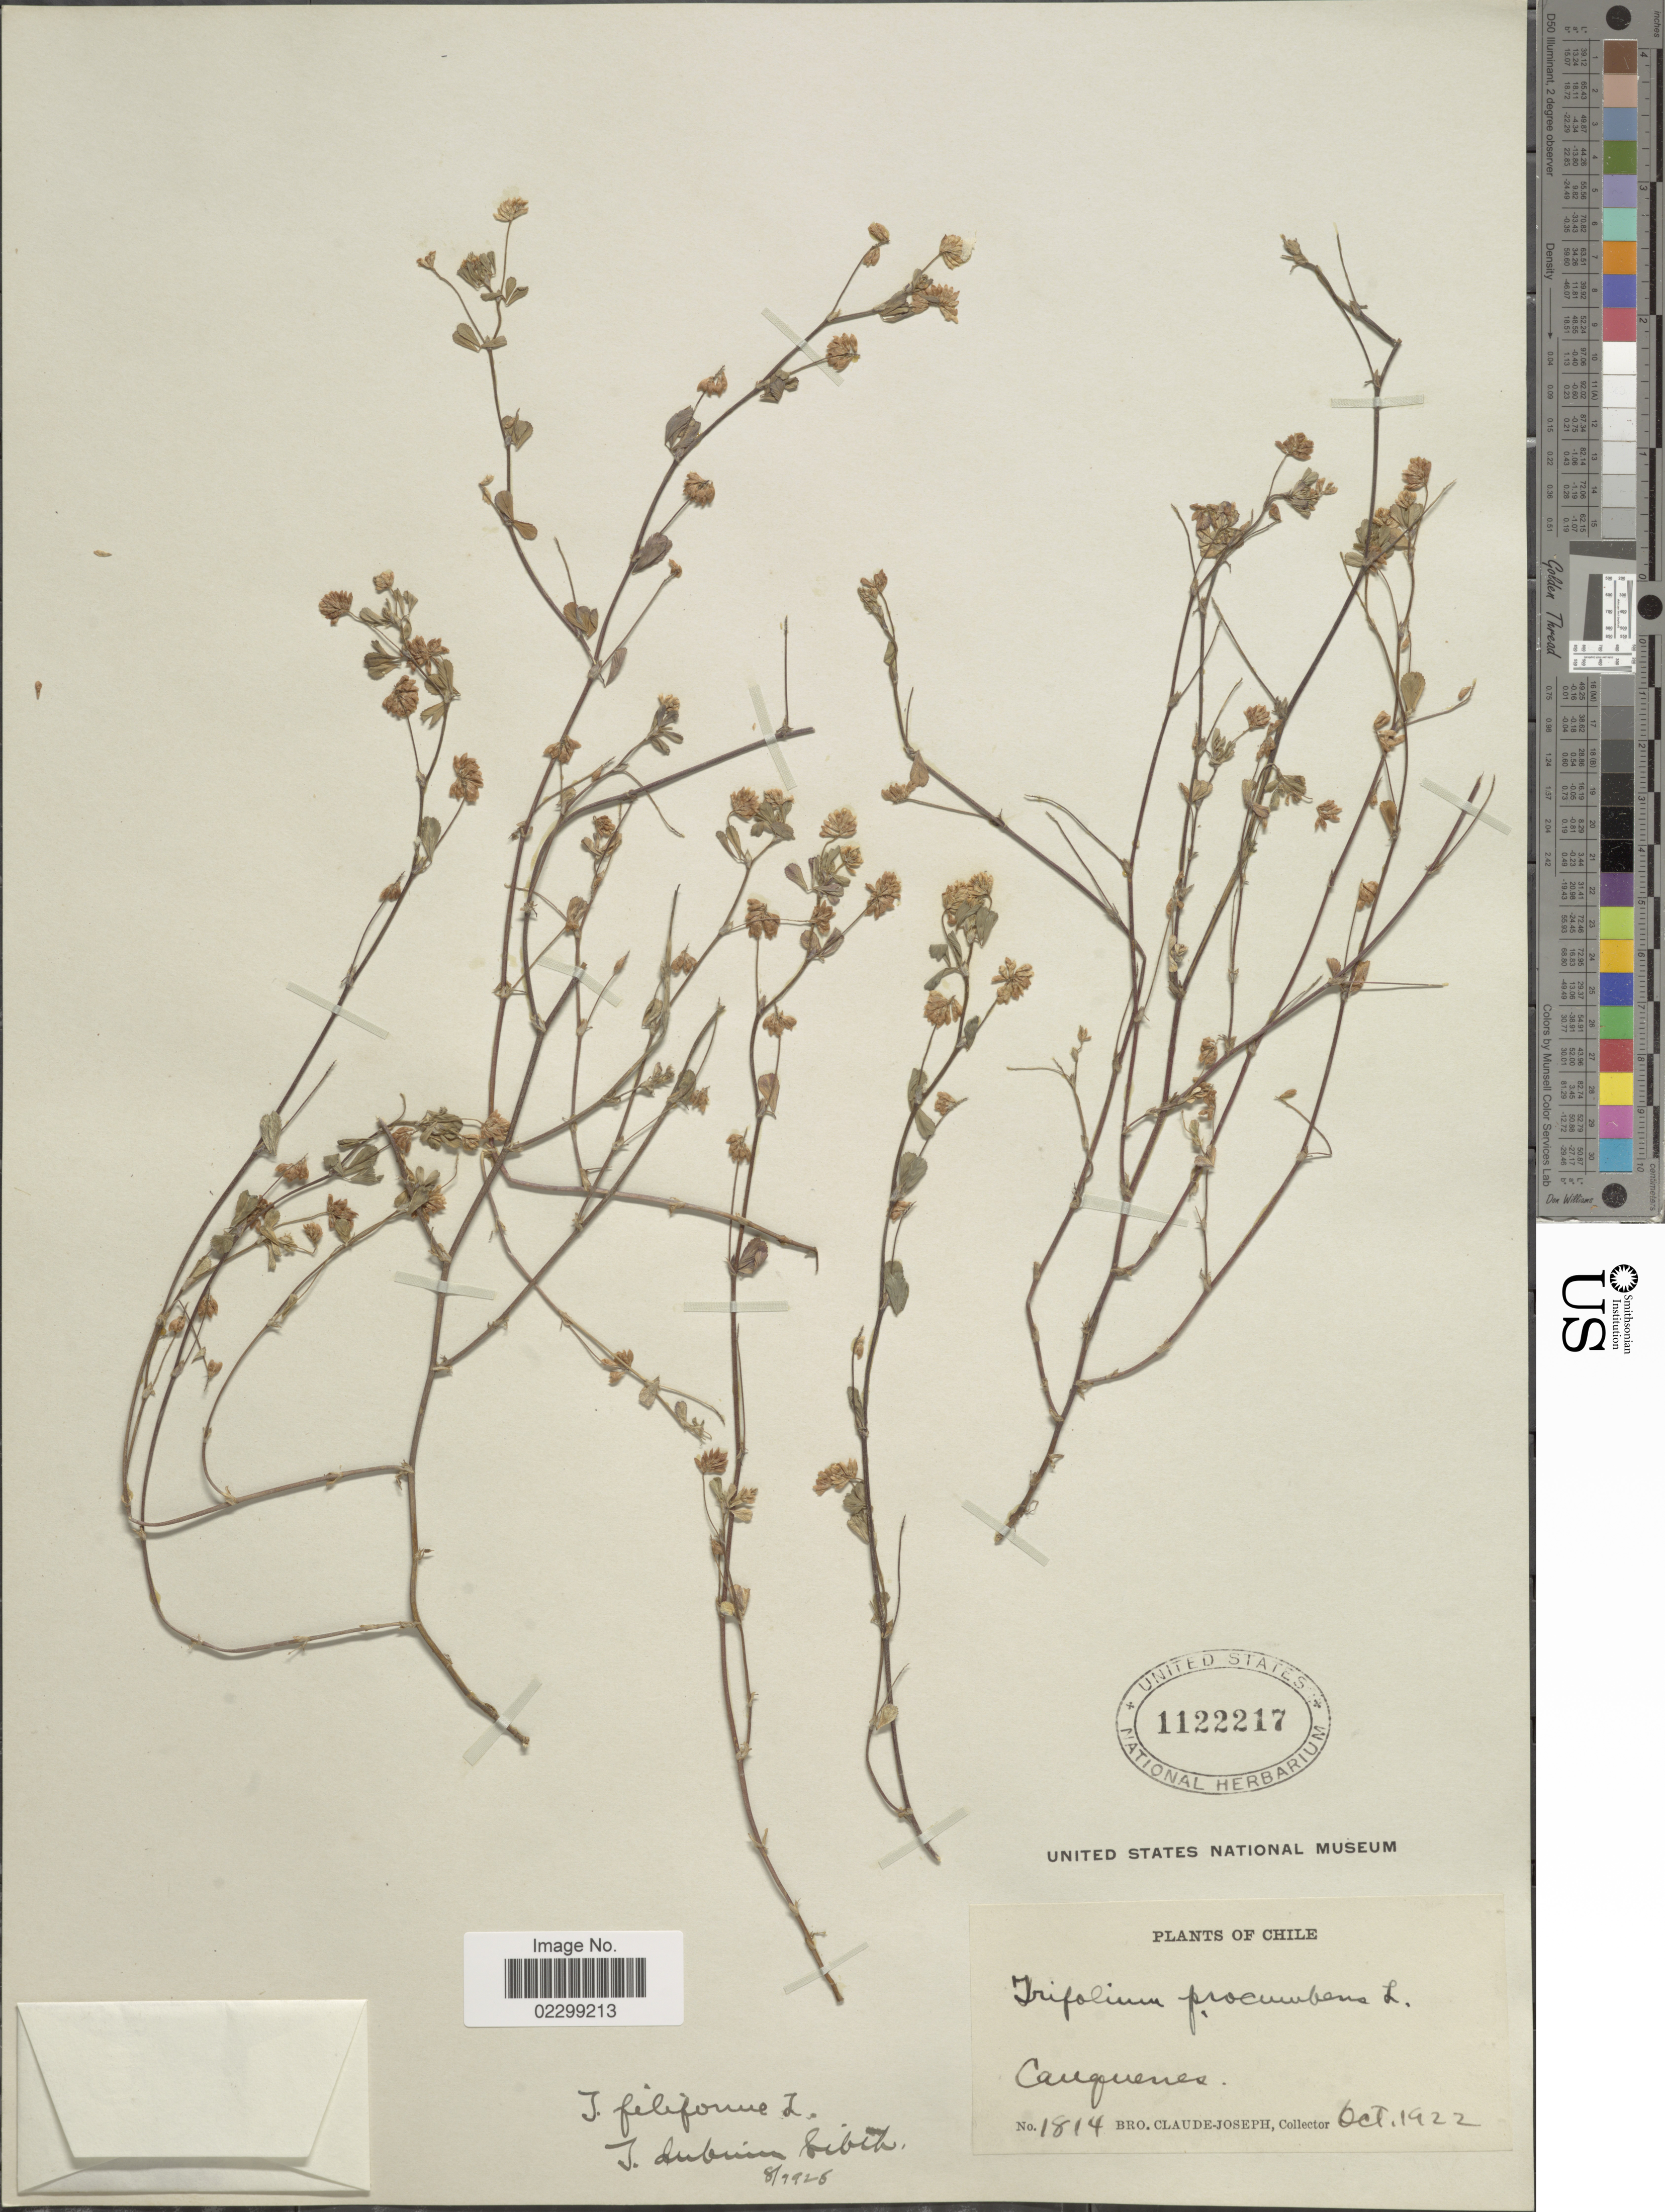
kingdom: Plantae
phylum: Tracheophyta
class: Magnoliopsida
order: Fabales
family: Fabaceae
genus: Trifolium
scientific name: Trifolium dubium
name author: Sibth.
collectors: Bro. Claude-Joseph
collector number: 1814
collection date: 1922-10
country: Chile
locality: Cauquenses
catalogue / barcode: US 1122217